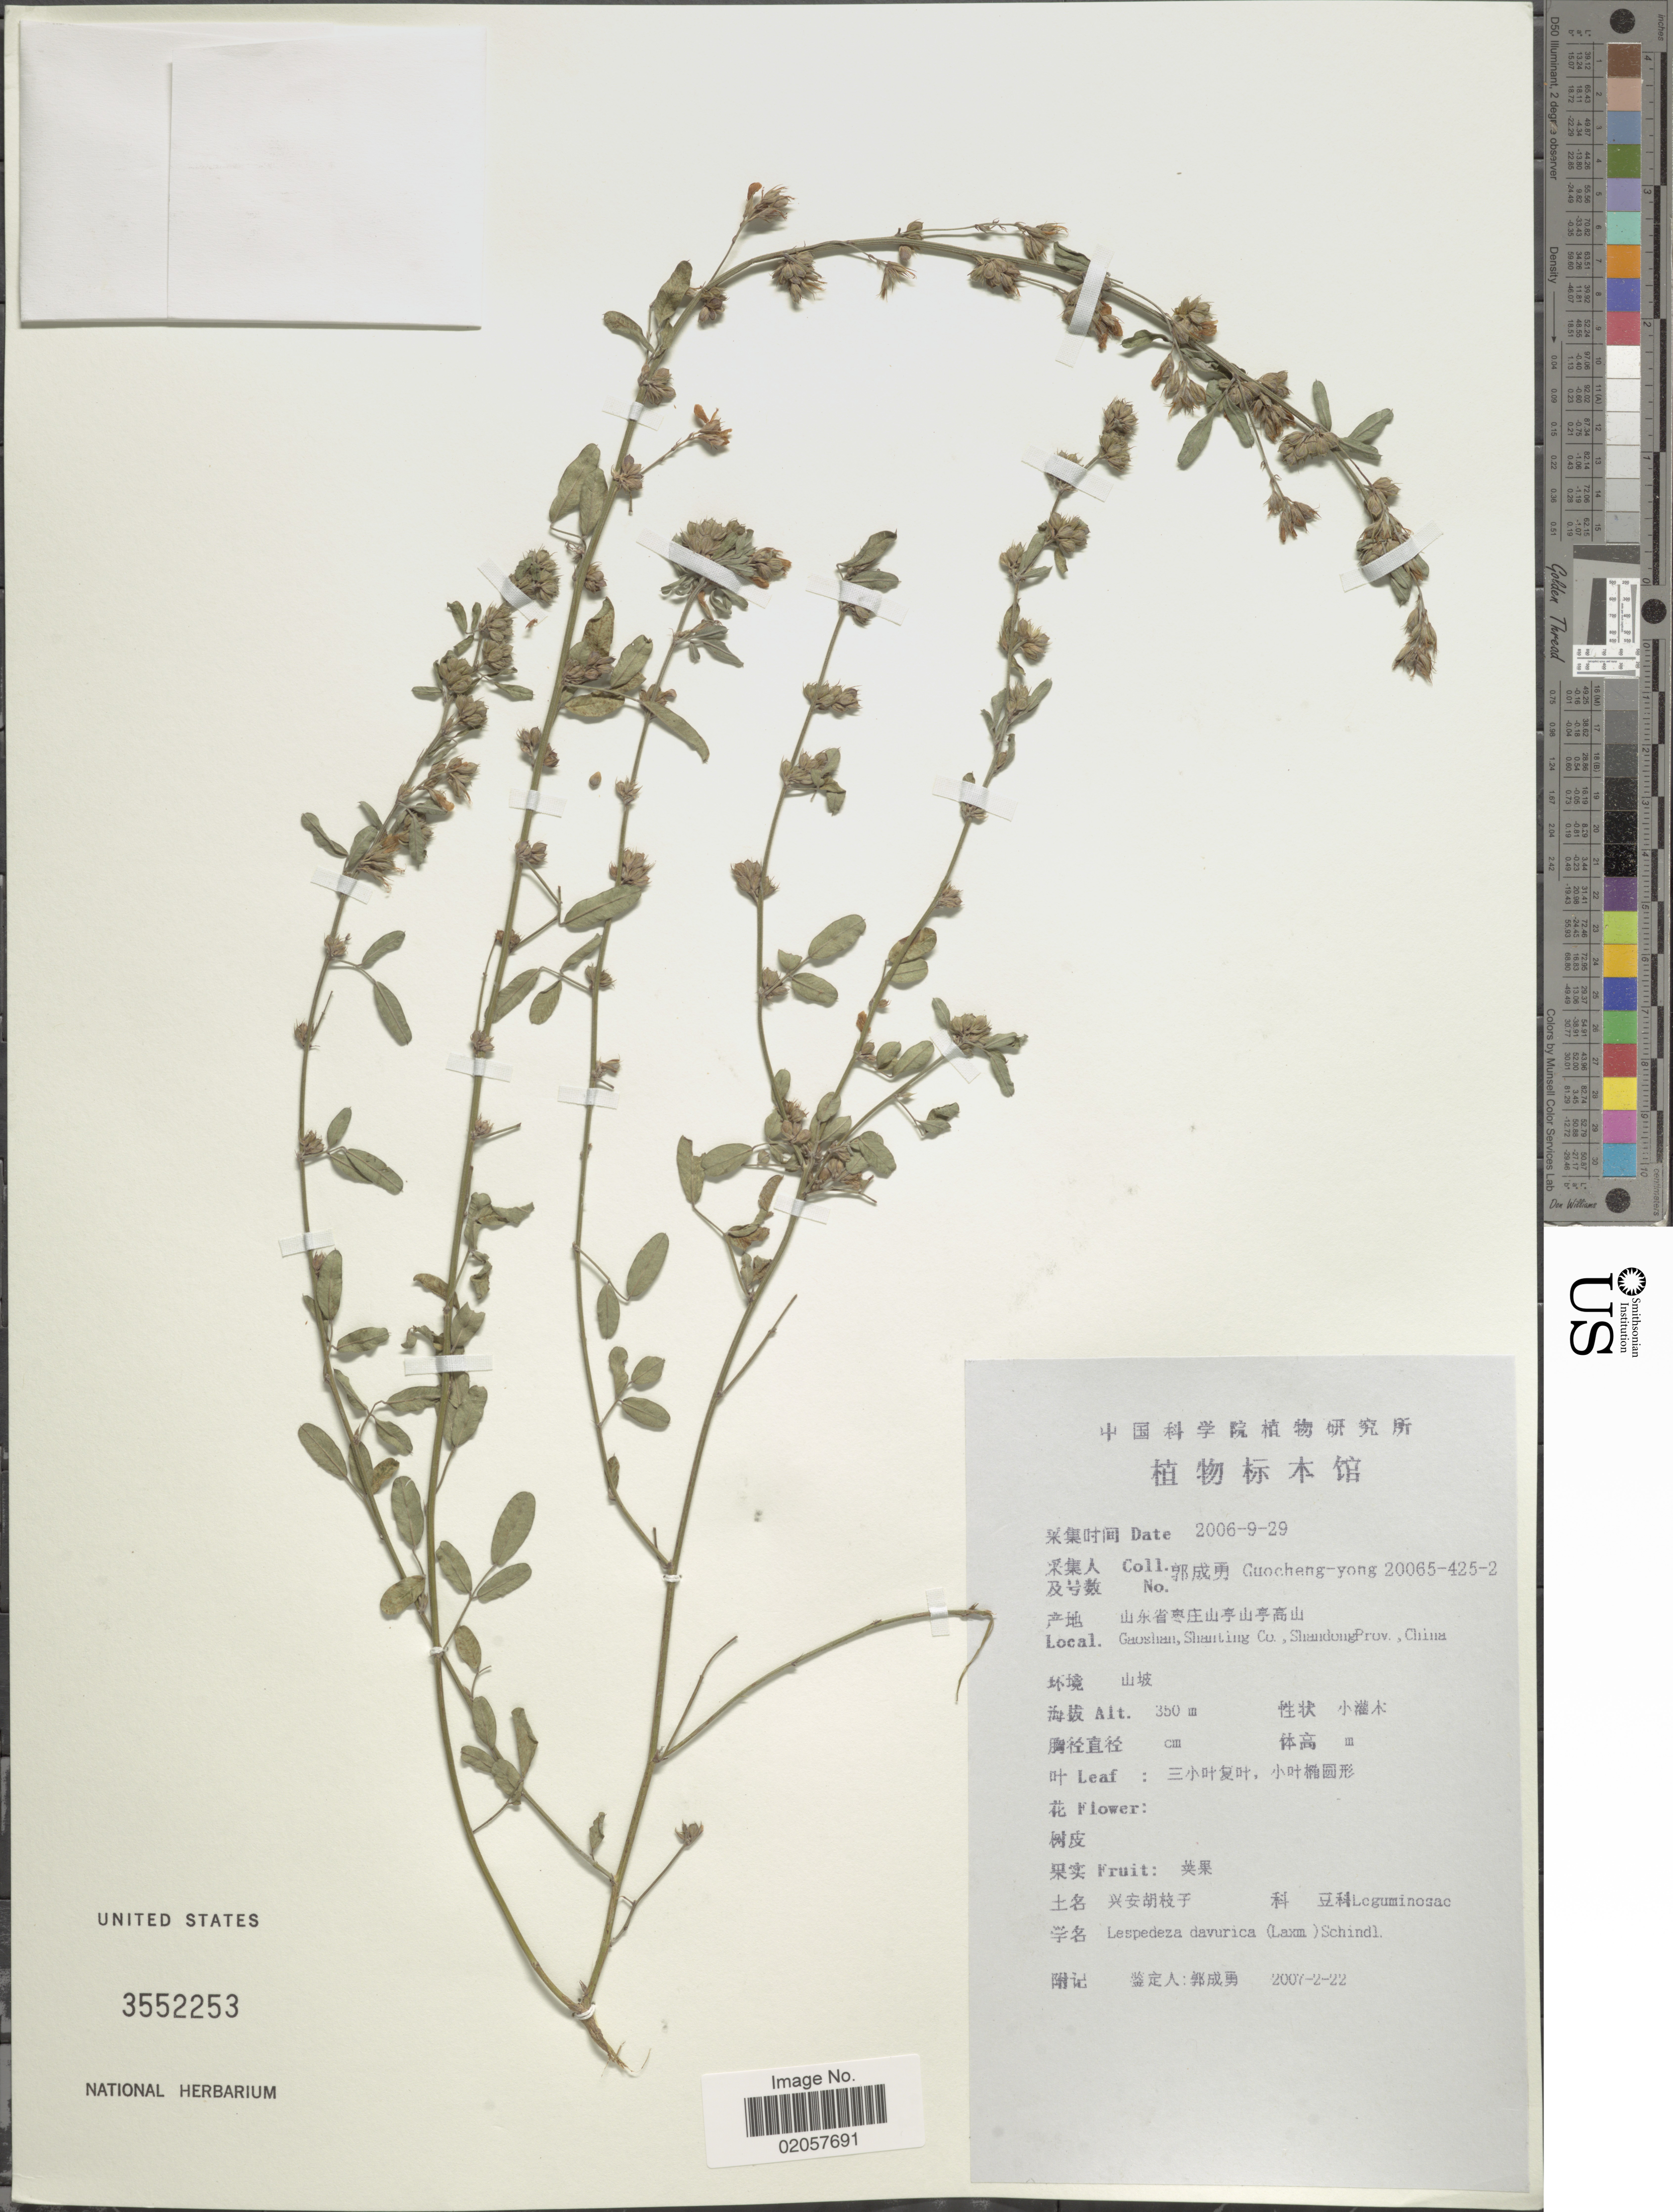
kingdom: Plantae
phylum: Tracheophyta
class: Magnoliopsida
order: Fabales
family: Fabaceae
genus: Lespedeza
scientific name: Lespedeza davurica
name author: (Laxm.) Schindl.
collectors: Guo cheng-yong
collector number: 20065-425-2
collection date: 2006-09-29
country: China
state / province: Shandong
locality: Gaosshan, Shanting [interpreted] Co.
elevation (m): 350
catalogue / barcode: US 3552253